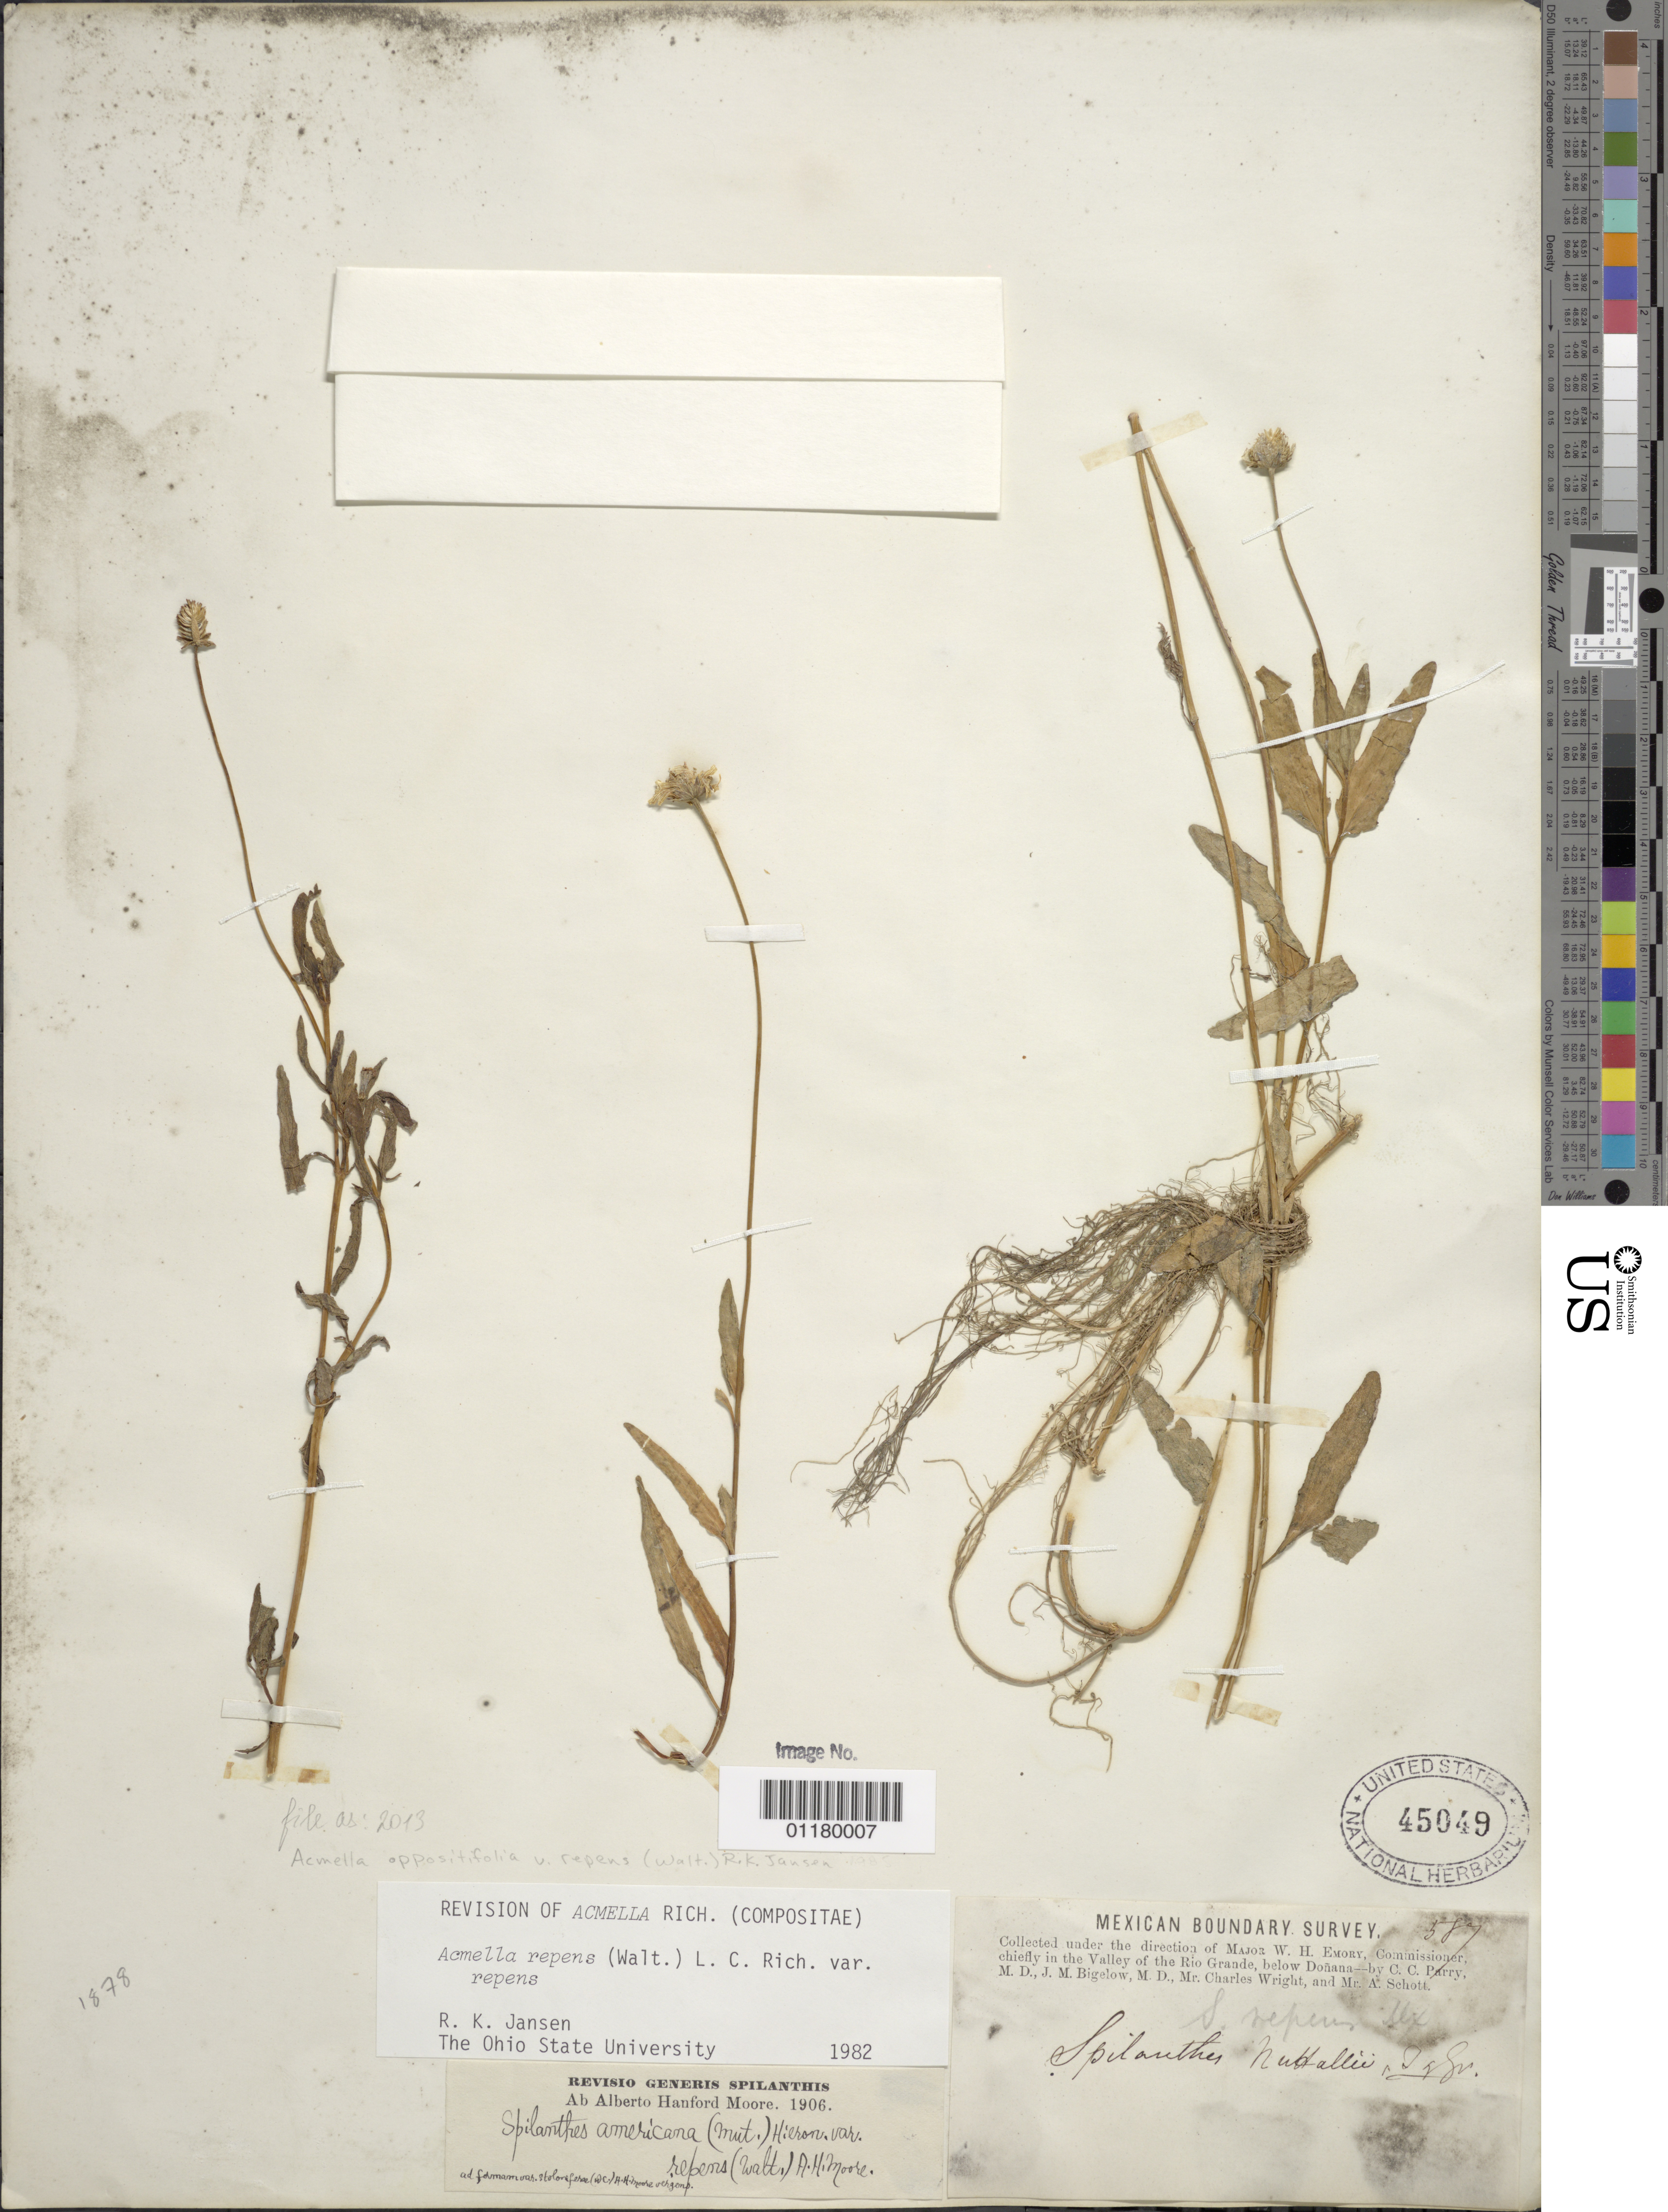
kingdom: Plantae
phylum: Tracheophyta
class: Magnoliopsida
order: Asterales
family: Asteraceae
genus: Acmella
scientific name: Acmella oppositifolia var. repens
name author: (Walter) R.K. Jansen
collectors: C. C. Parry, J. M. Bigelow, C. Wright & A. C. V. Schott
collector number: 587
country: United States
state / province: New Mexico / Texas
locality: Valley of the Rio Grande, below Doñana.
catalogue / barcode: US 45049